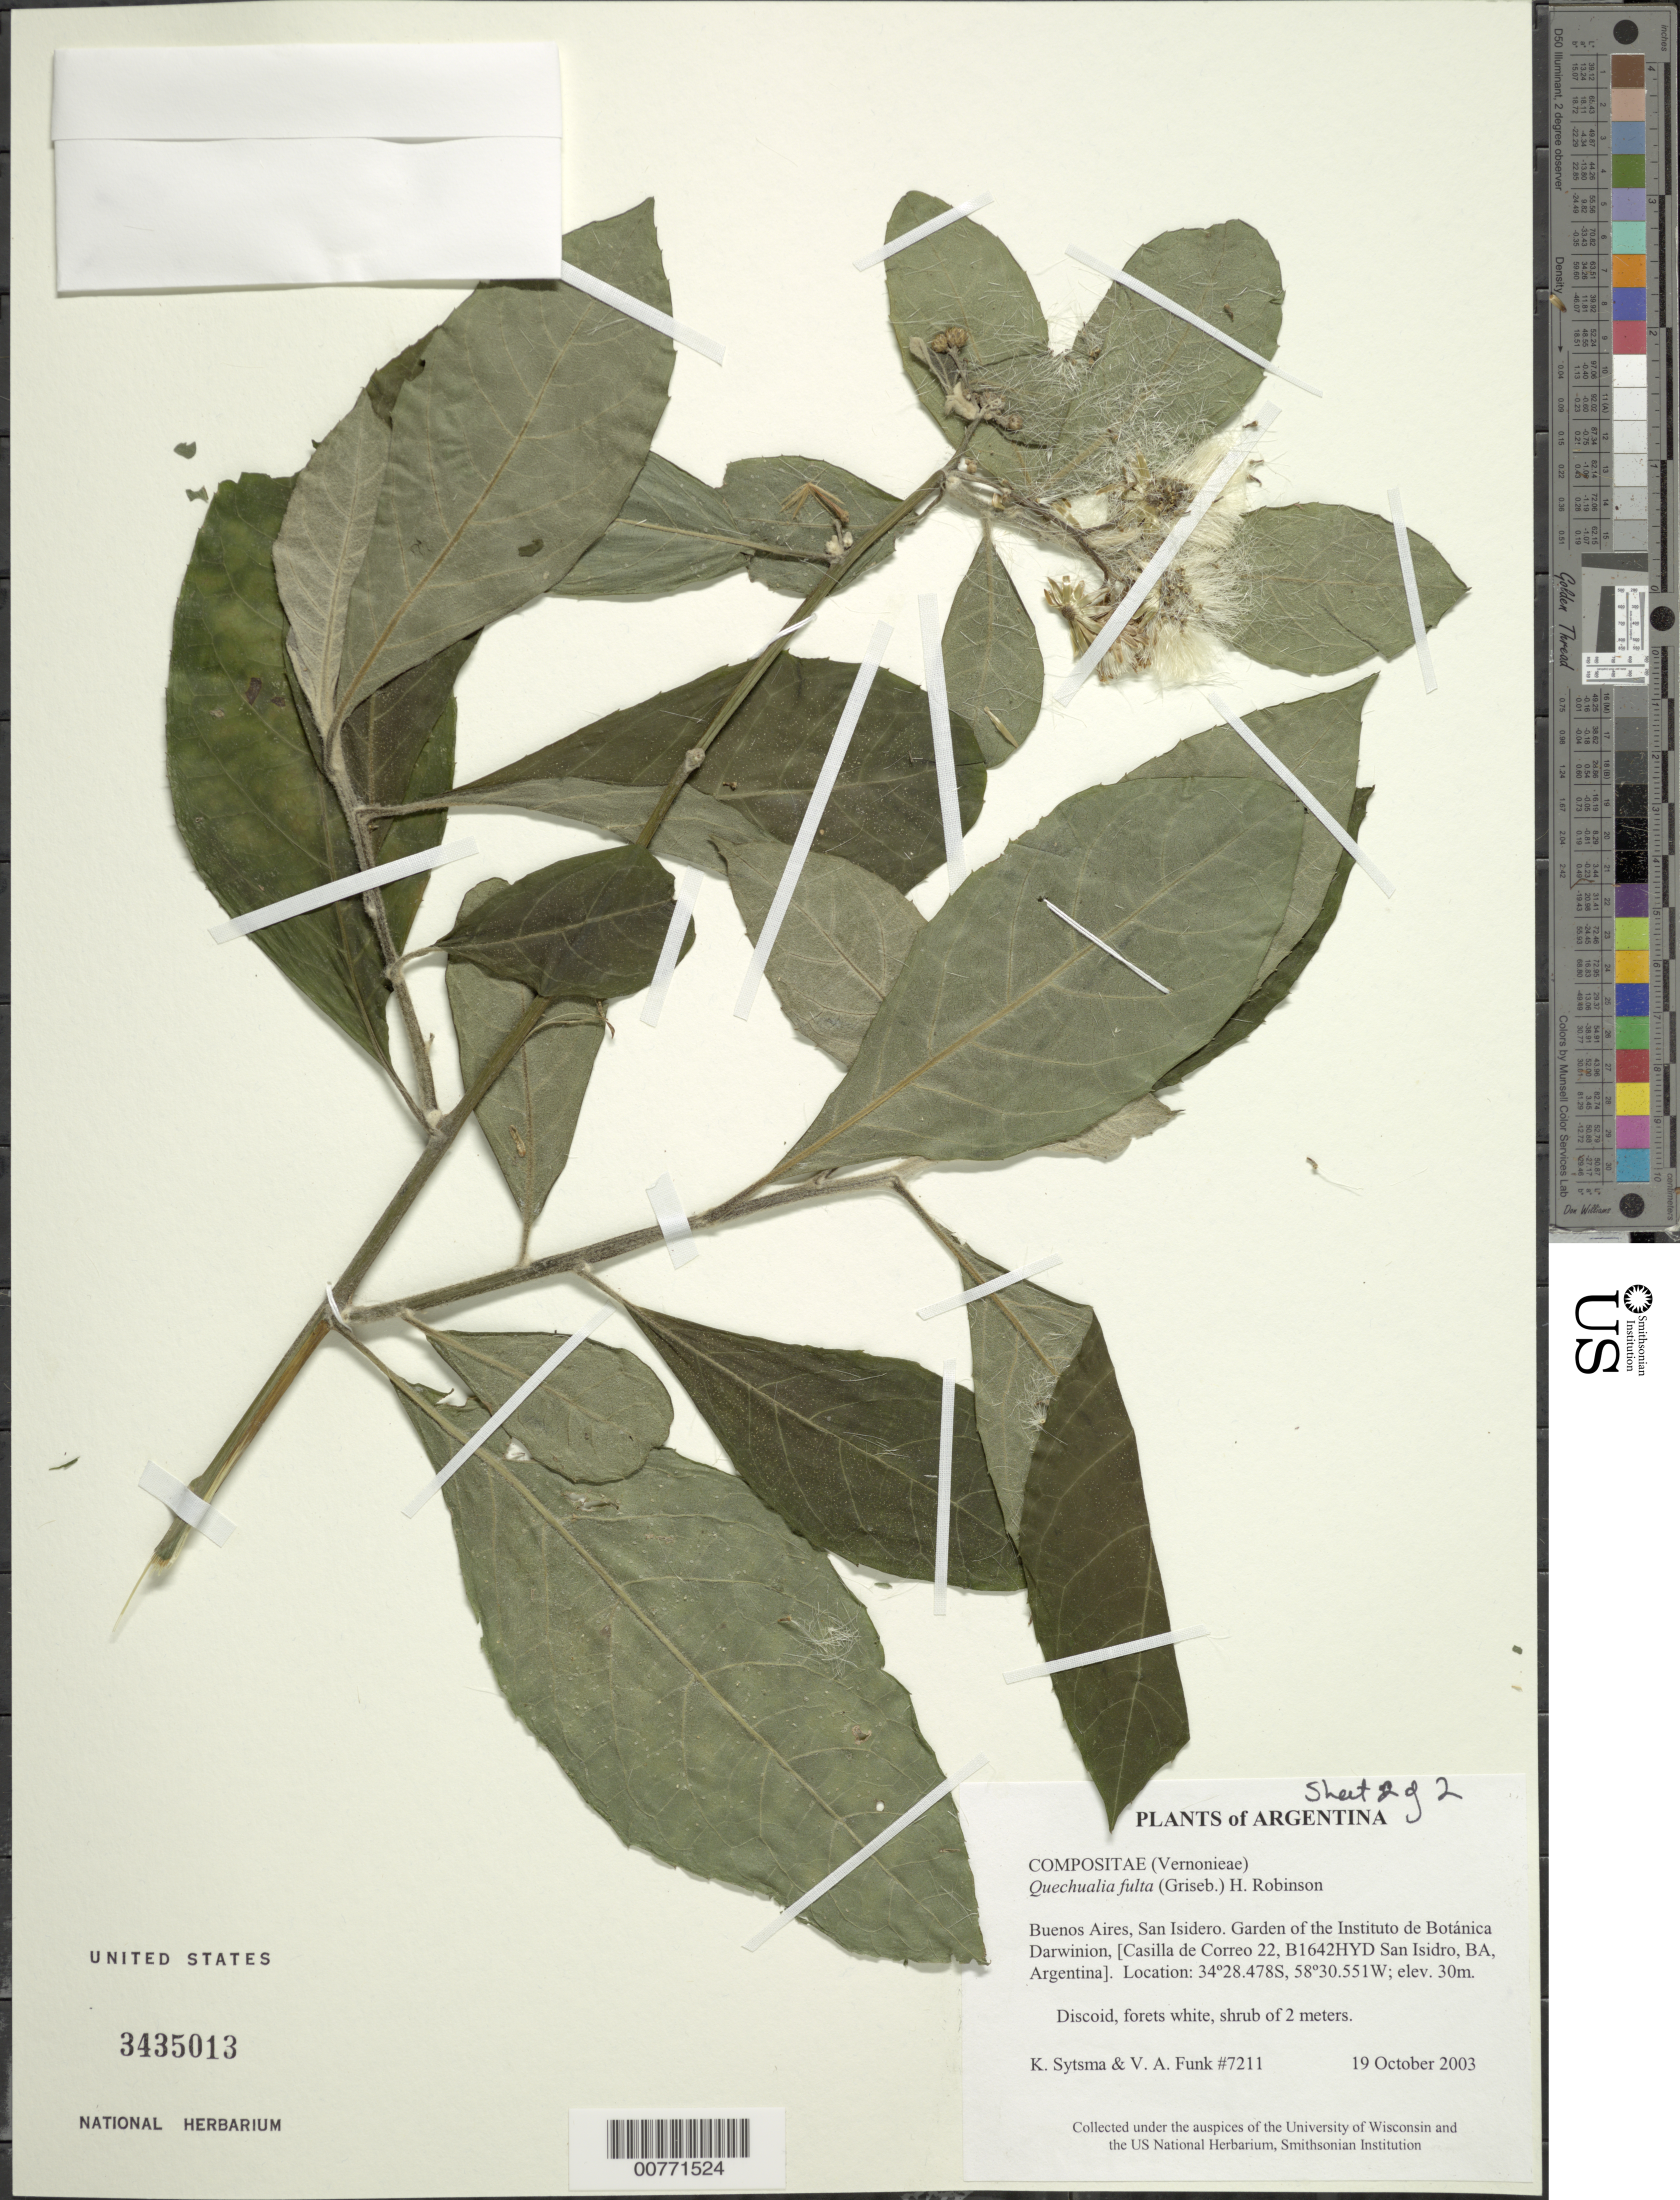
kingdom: Plantae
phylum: Tracheophyta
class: Magnoliopsida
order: Asterales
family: Asteraceae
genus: Quechualia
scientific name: Quechualia fulta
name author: (Griseb.) H. Rob.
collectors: K. Systma & V. Funk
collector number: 7211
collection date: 2003-10-19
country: Argentina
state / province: Buenos Aires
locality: San Isidero. Garden of the Instituto de Botánica Darwinion, [Castilla de Correro 22, B1642HYD San Isidro]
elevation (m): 30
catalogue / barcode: US 3435013